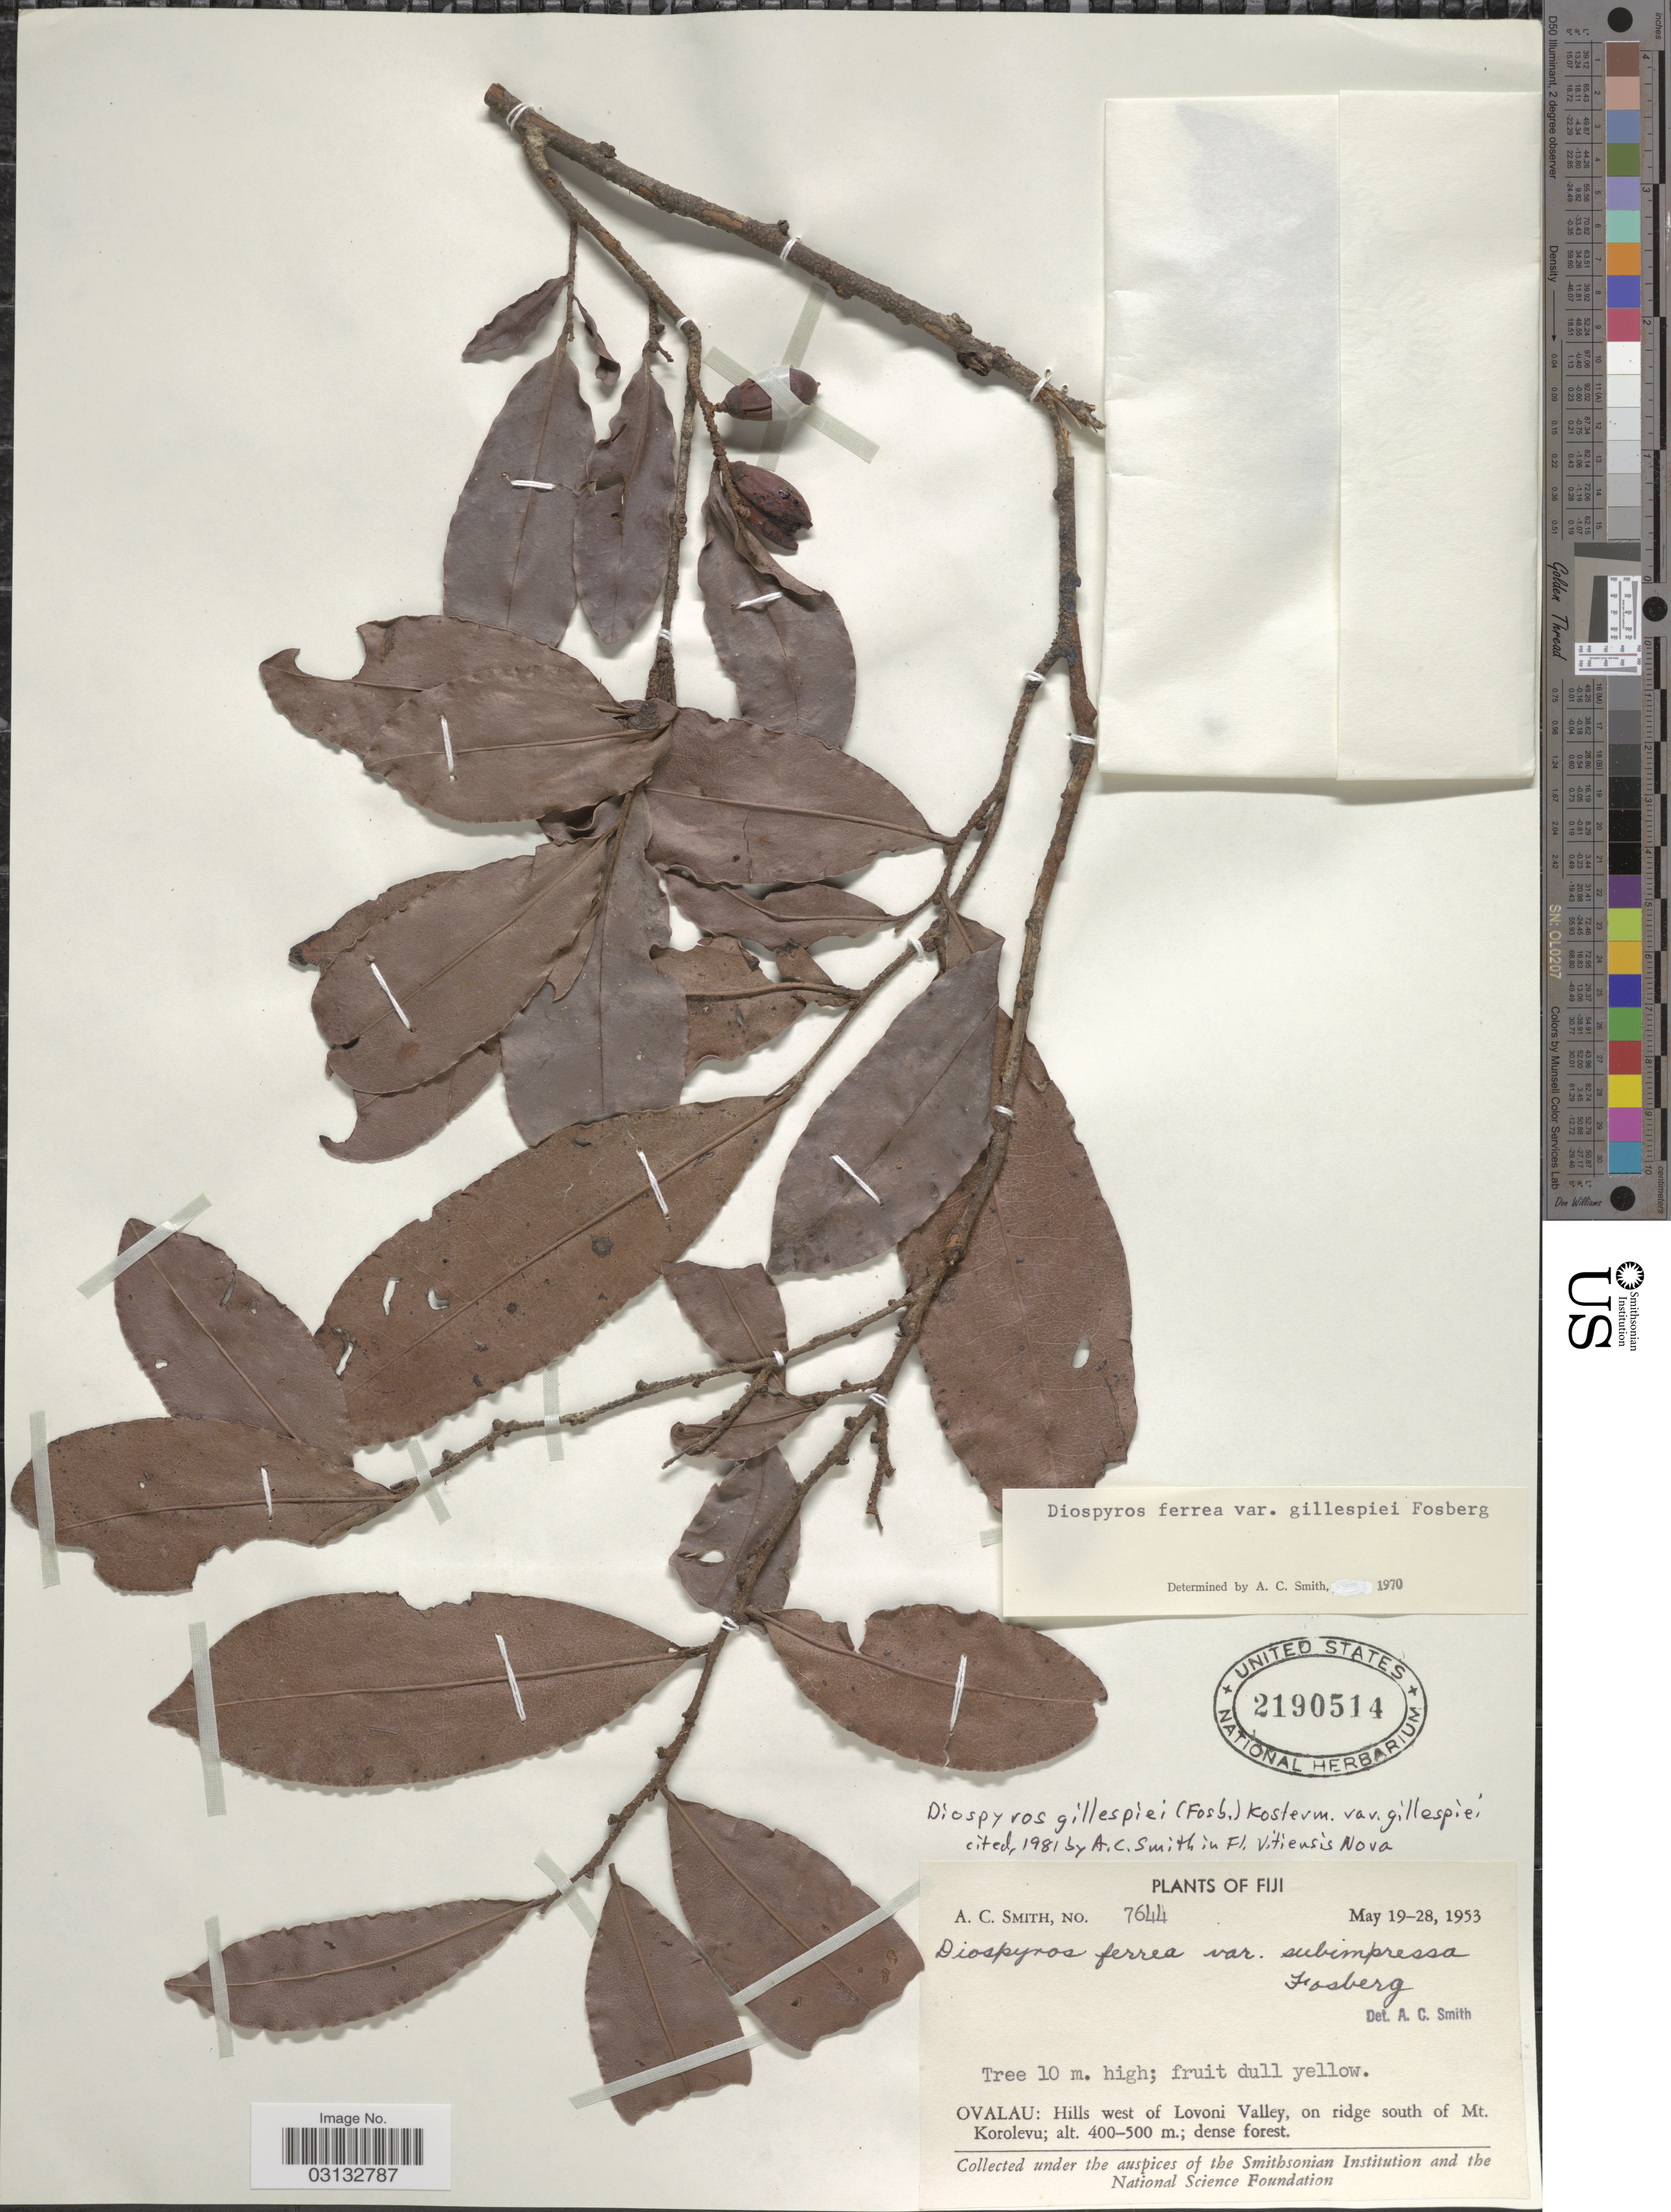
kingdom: Plantae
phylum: Tracheophyta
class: Magnoliopsida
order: Ericales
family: Ebenaceae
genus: Diospyros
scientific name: Diospyros gillespiei var. gillespiei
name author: (Fosberg) Kosterm.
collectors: A. C. Smith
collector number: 7644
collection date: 1953-05-19/1953-05-28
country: Fiji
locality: Ovalau: Hills west of Lovoni Valley, on ridge south of Mt. Korolevu.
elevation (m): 400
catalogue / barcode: US 2190514